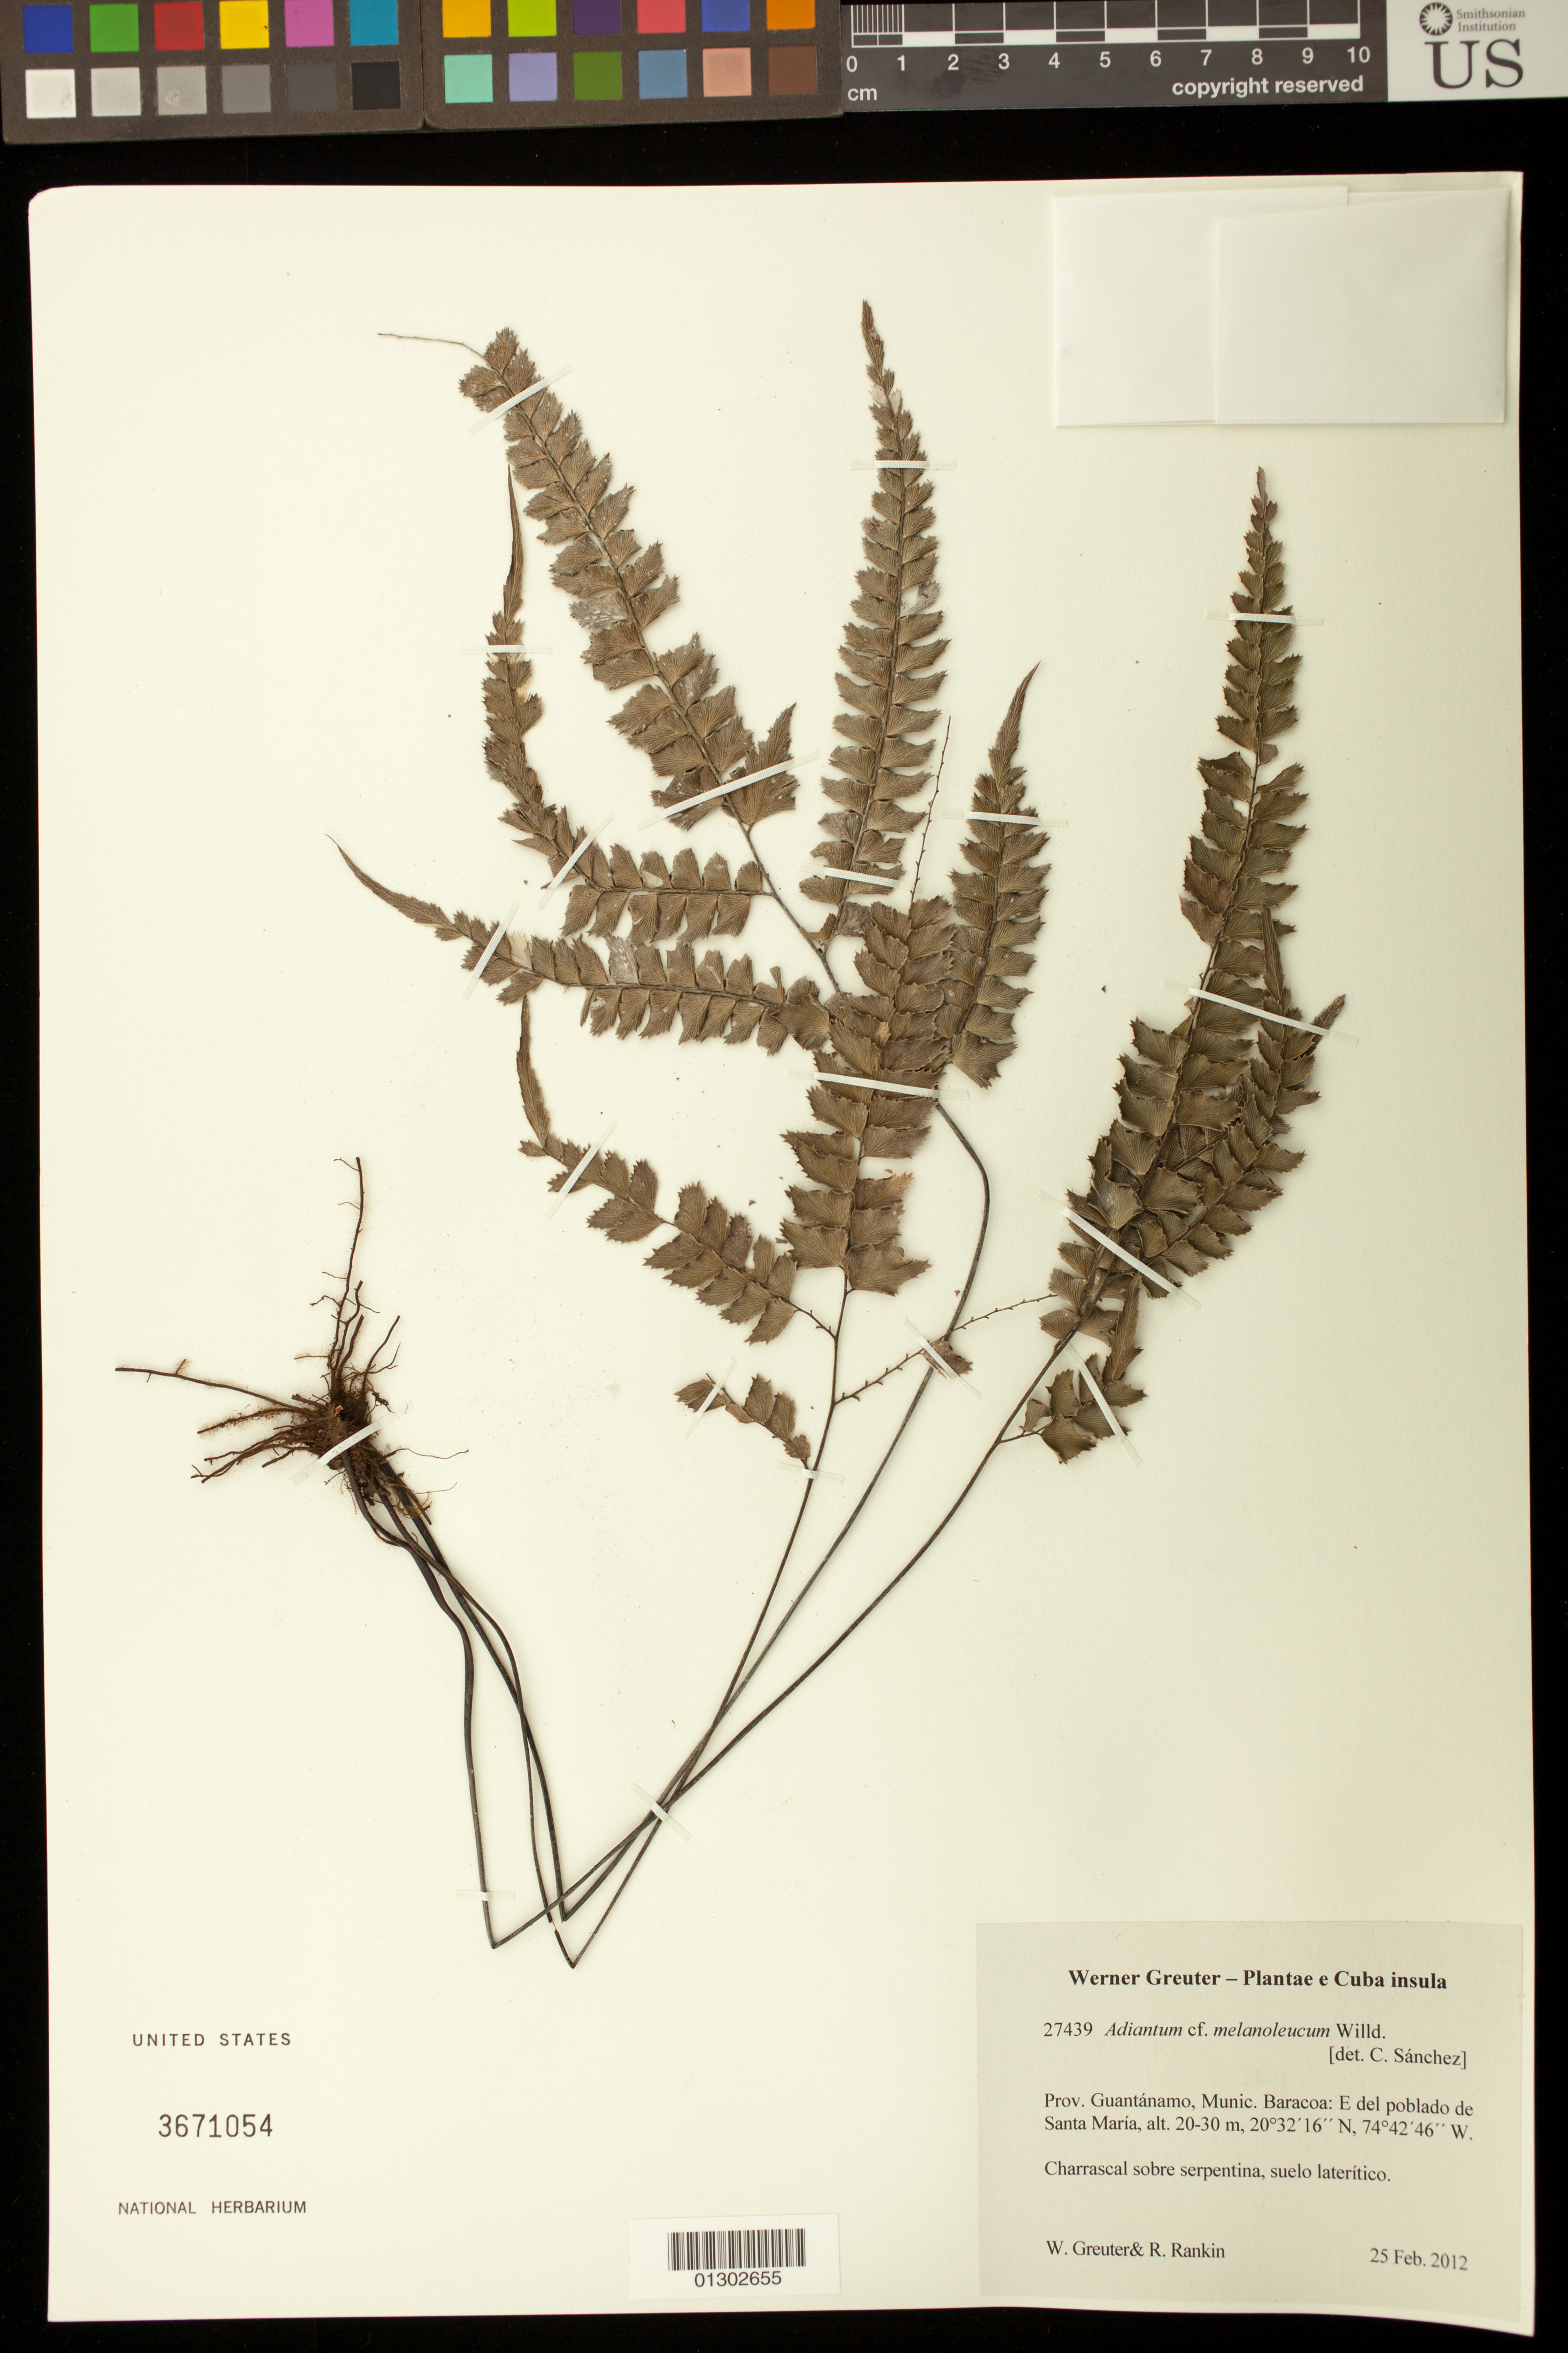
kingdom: Plantae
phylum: Tracheophyta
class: Polypodiopsida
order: Polypodiales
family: Pteridaceae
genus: Adiantum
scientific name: Adiantum melanoleucum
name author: Willd.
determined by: Sánchez, C. A.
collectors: W. R. Greuter & R. Rankin Rodriguez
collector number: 27439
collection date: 2012-02-25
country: Cuba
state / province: Guantanamo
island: Cuba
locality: Munic. Baracoa; E del poblado de Santa María.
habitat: Charrascal sobre serpentina, suelo laterítico.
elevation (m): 20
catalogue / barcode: US 3671054